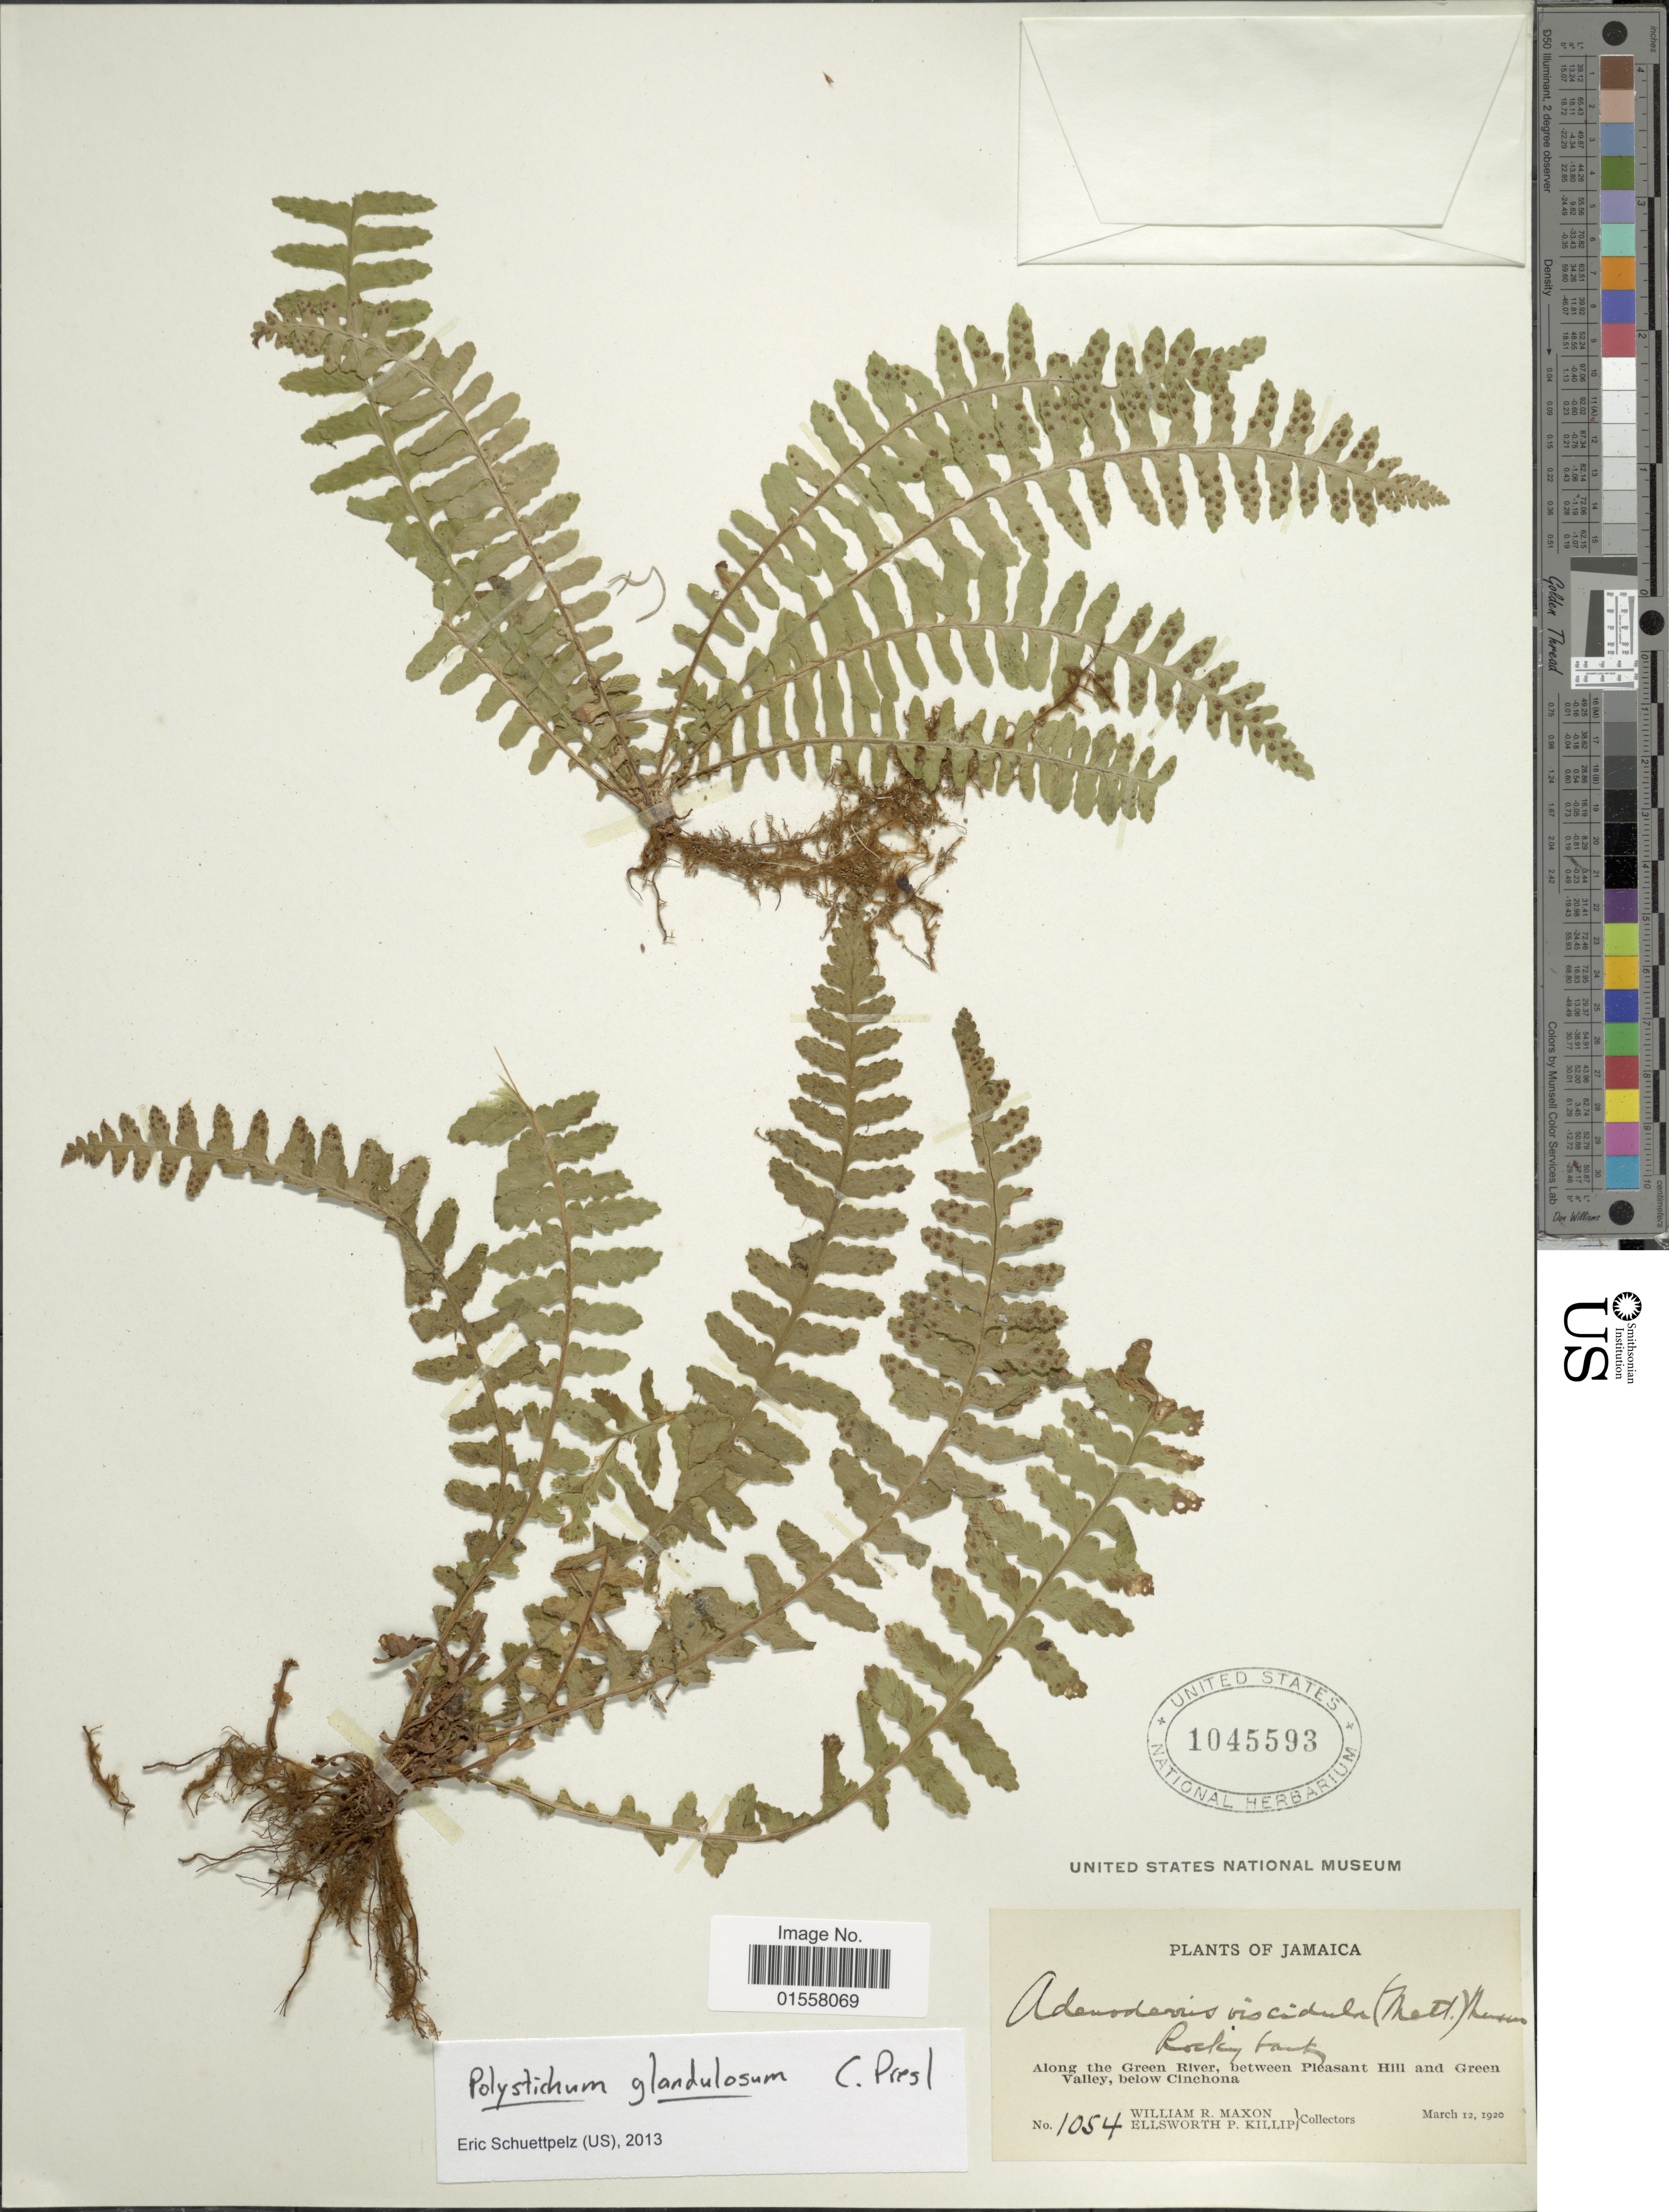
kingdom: Plantae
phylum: Tracheophyta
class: Polypodiopsida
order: Polypodiales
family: Dryopteridaceae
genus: Polystichum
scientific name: Polystichum glandulosum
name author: C. Presl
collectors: W. R. Maxon & E. P. Killip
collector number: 1054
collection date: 1920-03-12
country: Jamaica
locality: Along the Green River, between Pleasant Hill and Green Valley, below Cinchona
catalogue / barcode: US 1045593